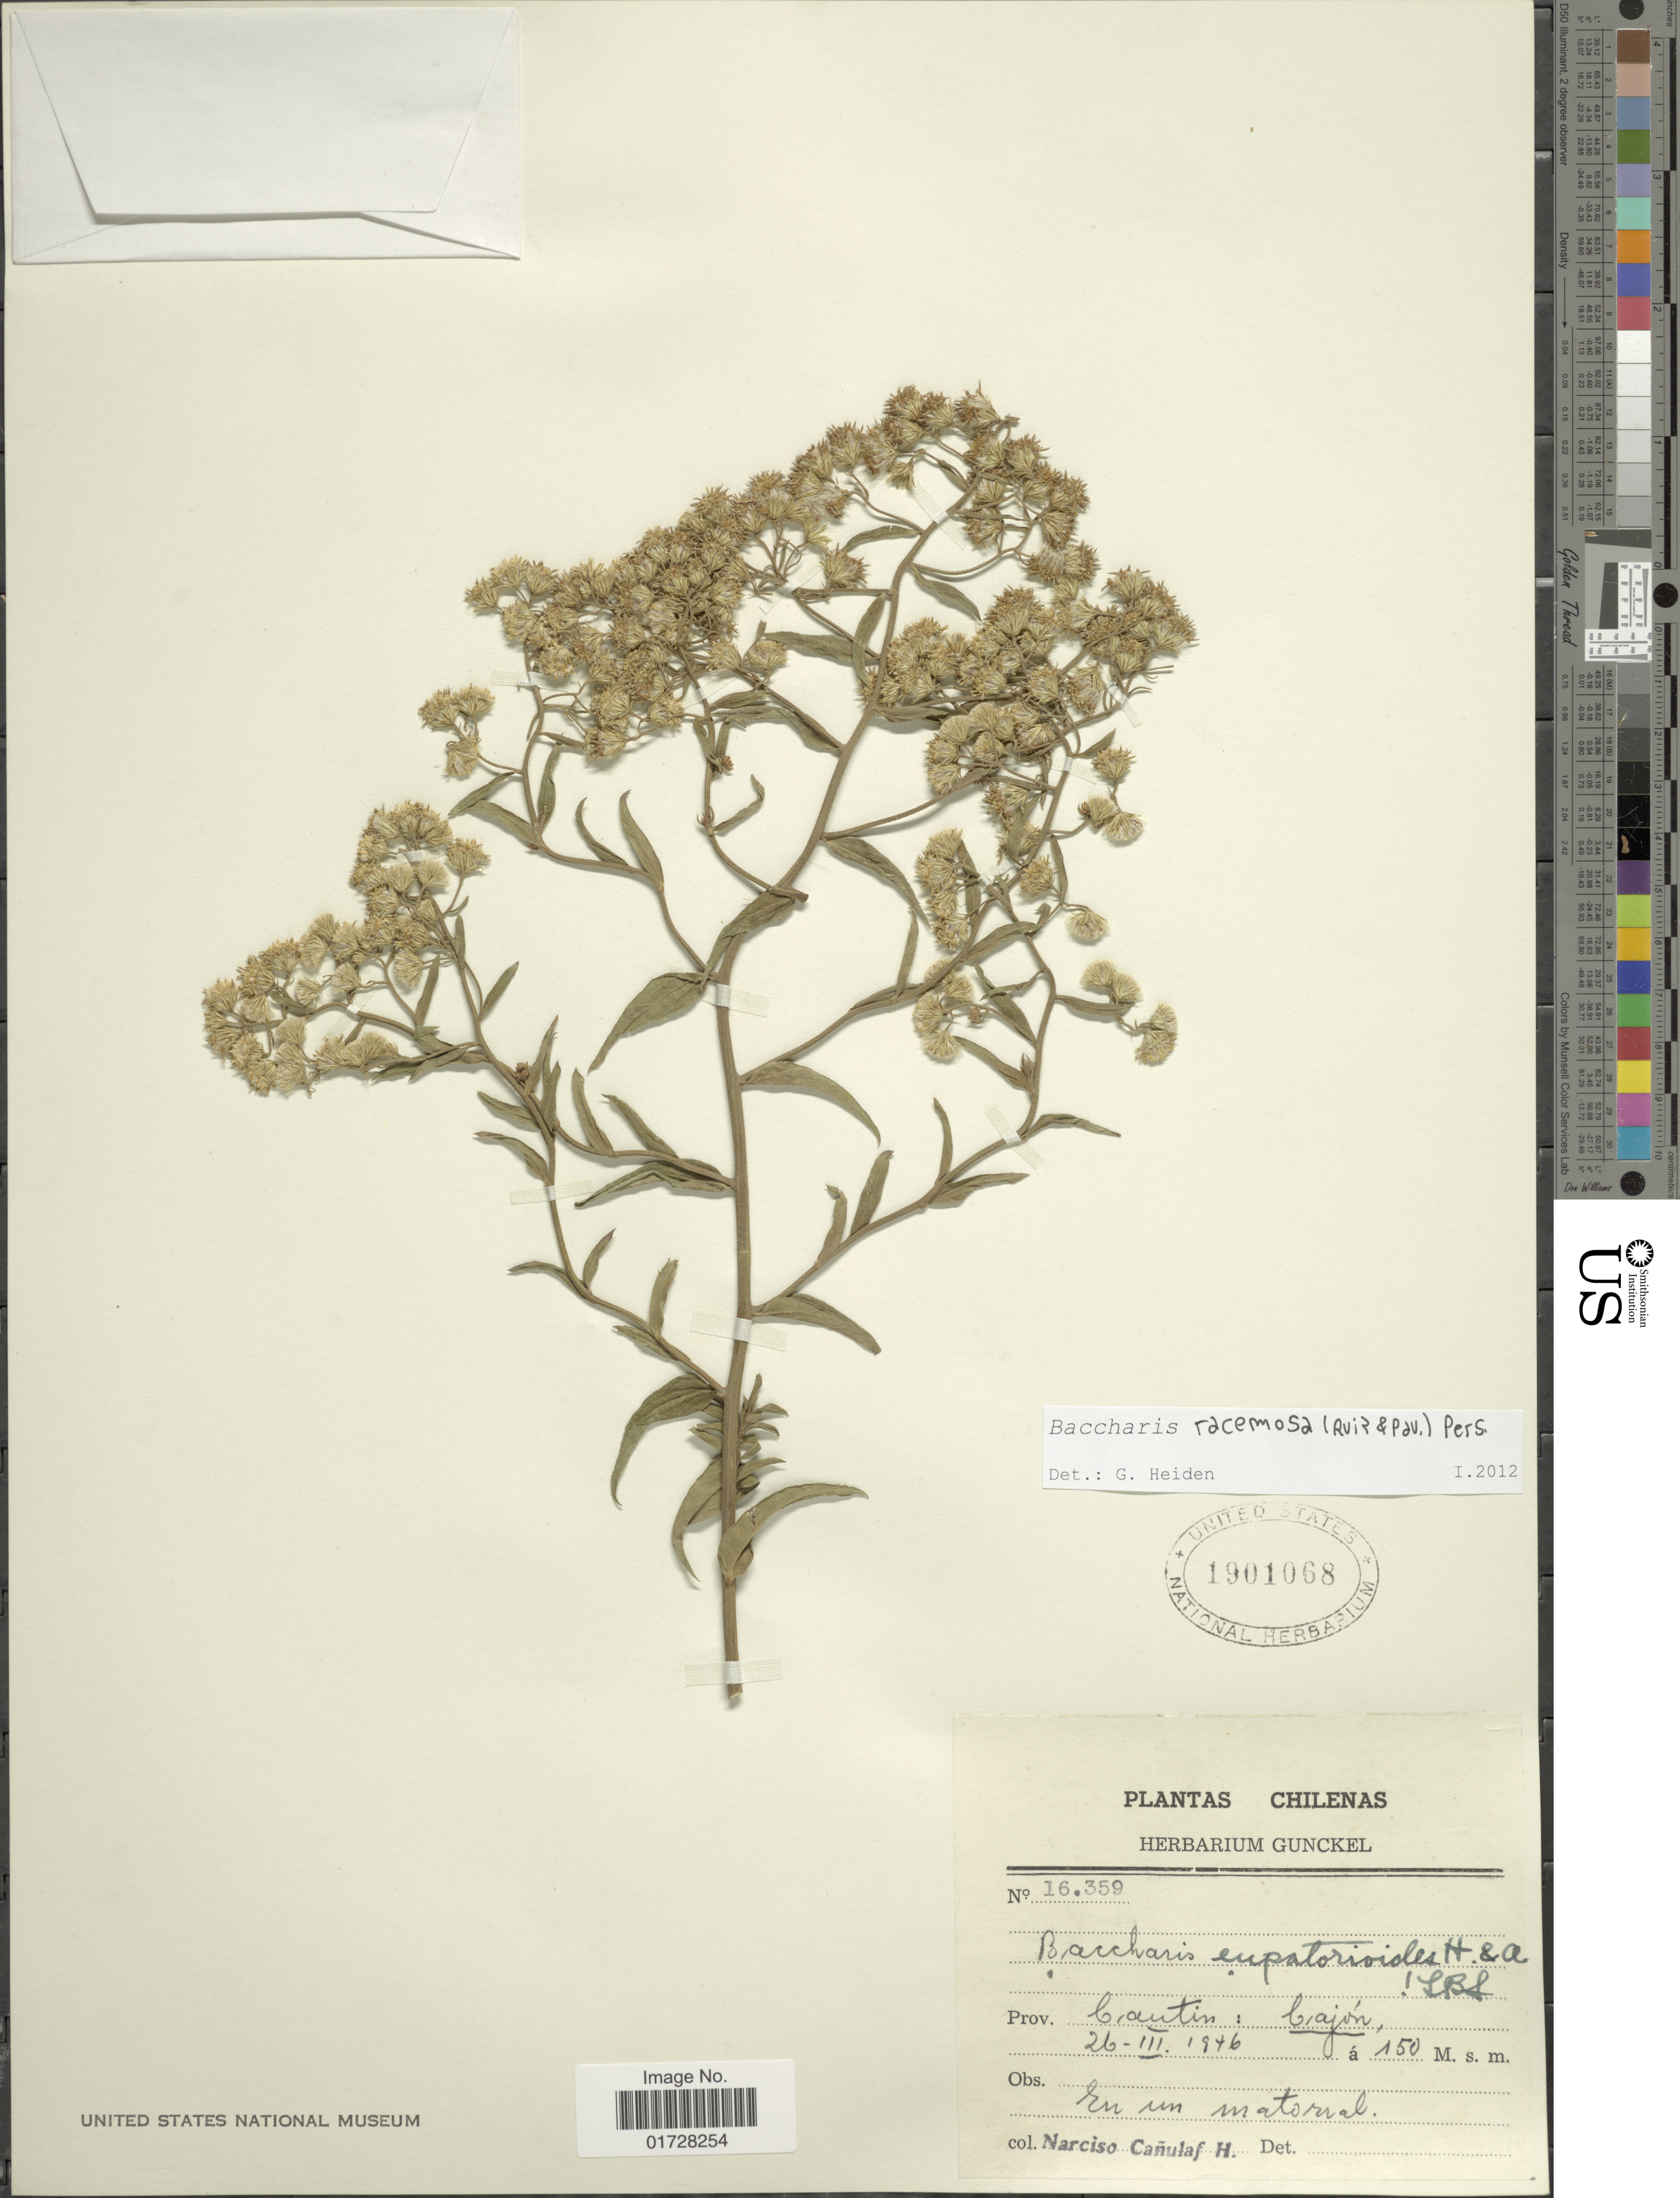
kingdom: Plantae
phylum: Tracheophyta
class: Magnoliopsida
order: Asterales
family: Asteraceae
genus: Baccharis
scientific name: Baccharis racemosa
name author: (Ruiz & Pav.) DC.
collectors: N. Canulaf H.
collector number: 16359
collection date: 1946-03-26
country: Chile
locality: Prov. Cautin, Cajon.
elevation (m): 150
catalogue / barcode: US 1901068